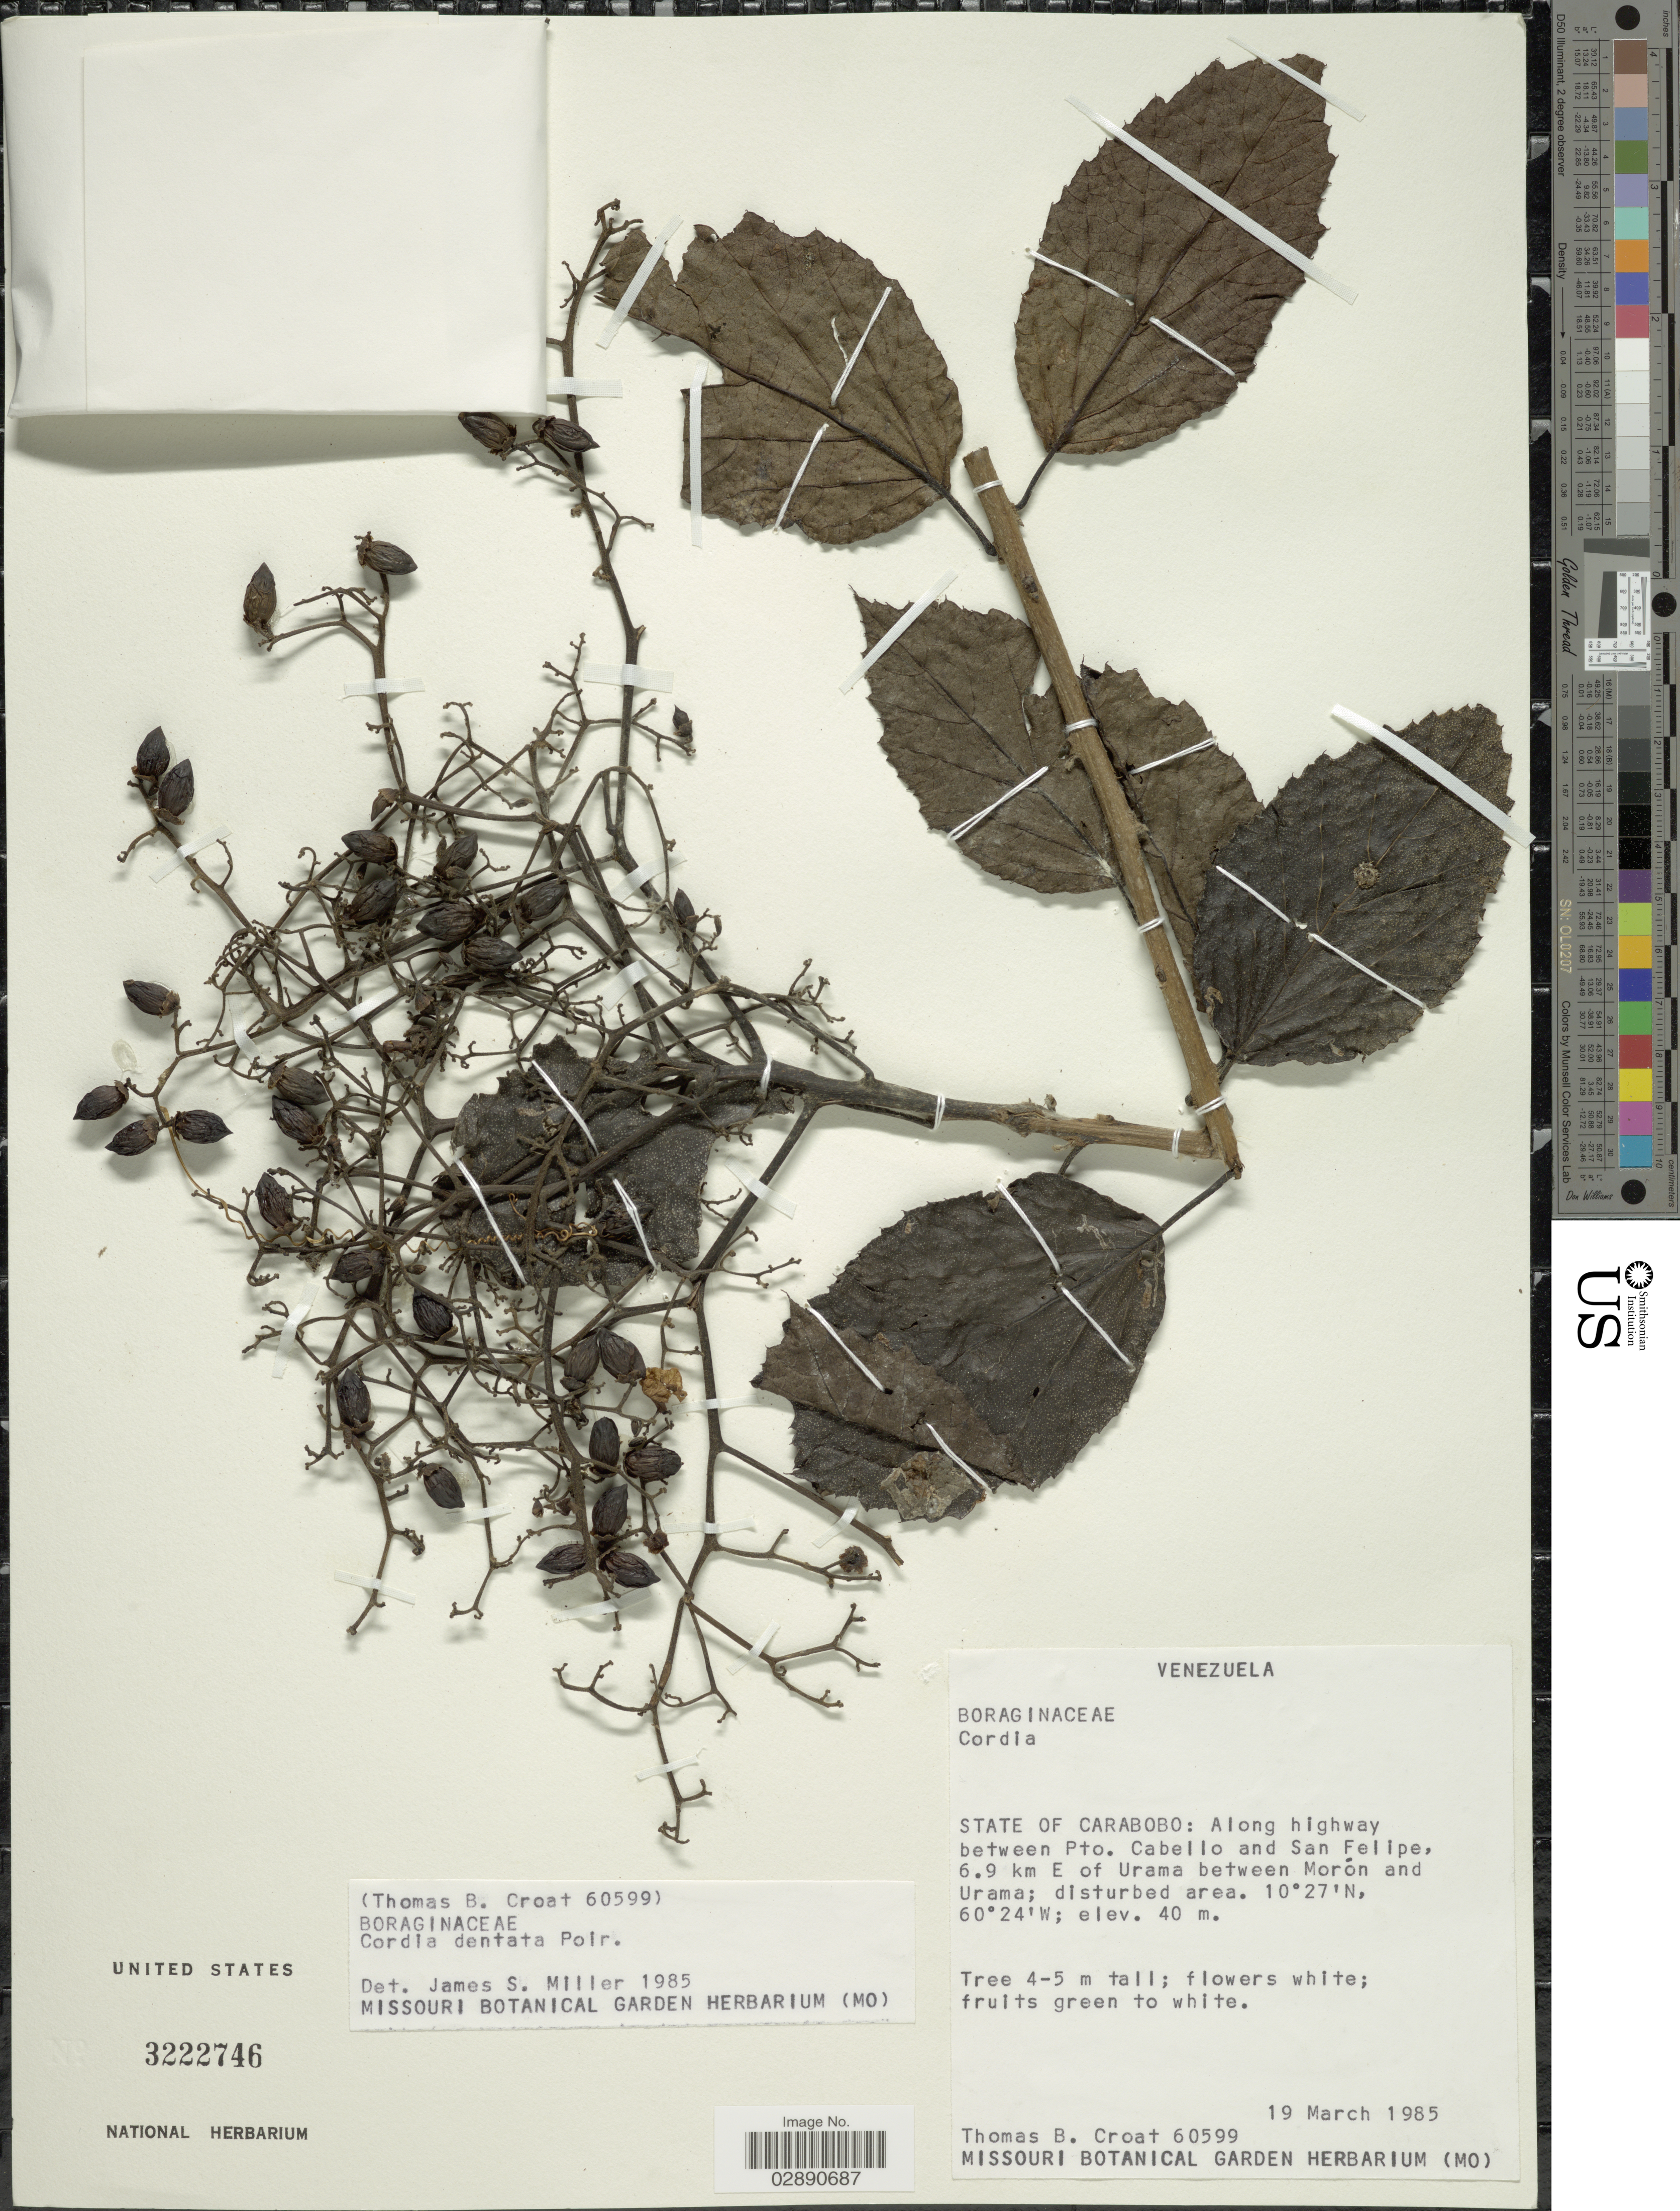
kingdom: Plantae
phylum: Tracheophyta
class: Magnoliopsida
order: Boraginales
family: Cordiaceae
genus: Cordia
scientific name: Cordia dentata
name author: Poir.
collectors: T. B. Croat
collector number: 60599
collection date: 1985-03-19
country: Venezuela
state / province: Carabobo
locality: Along highway between Pto. Cabello and San Felipe, 6.9 km E of Urama between Morón and Urama.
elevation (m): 40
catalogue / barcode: US 3222746